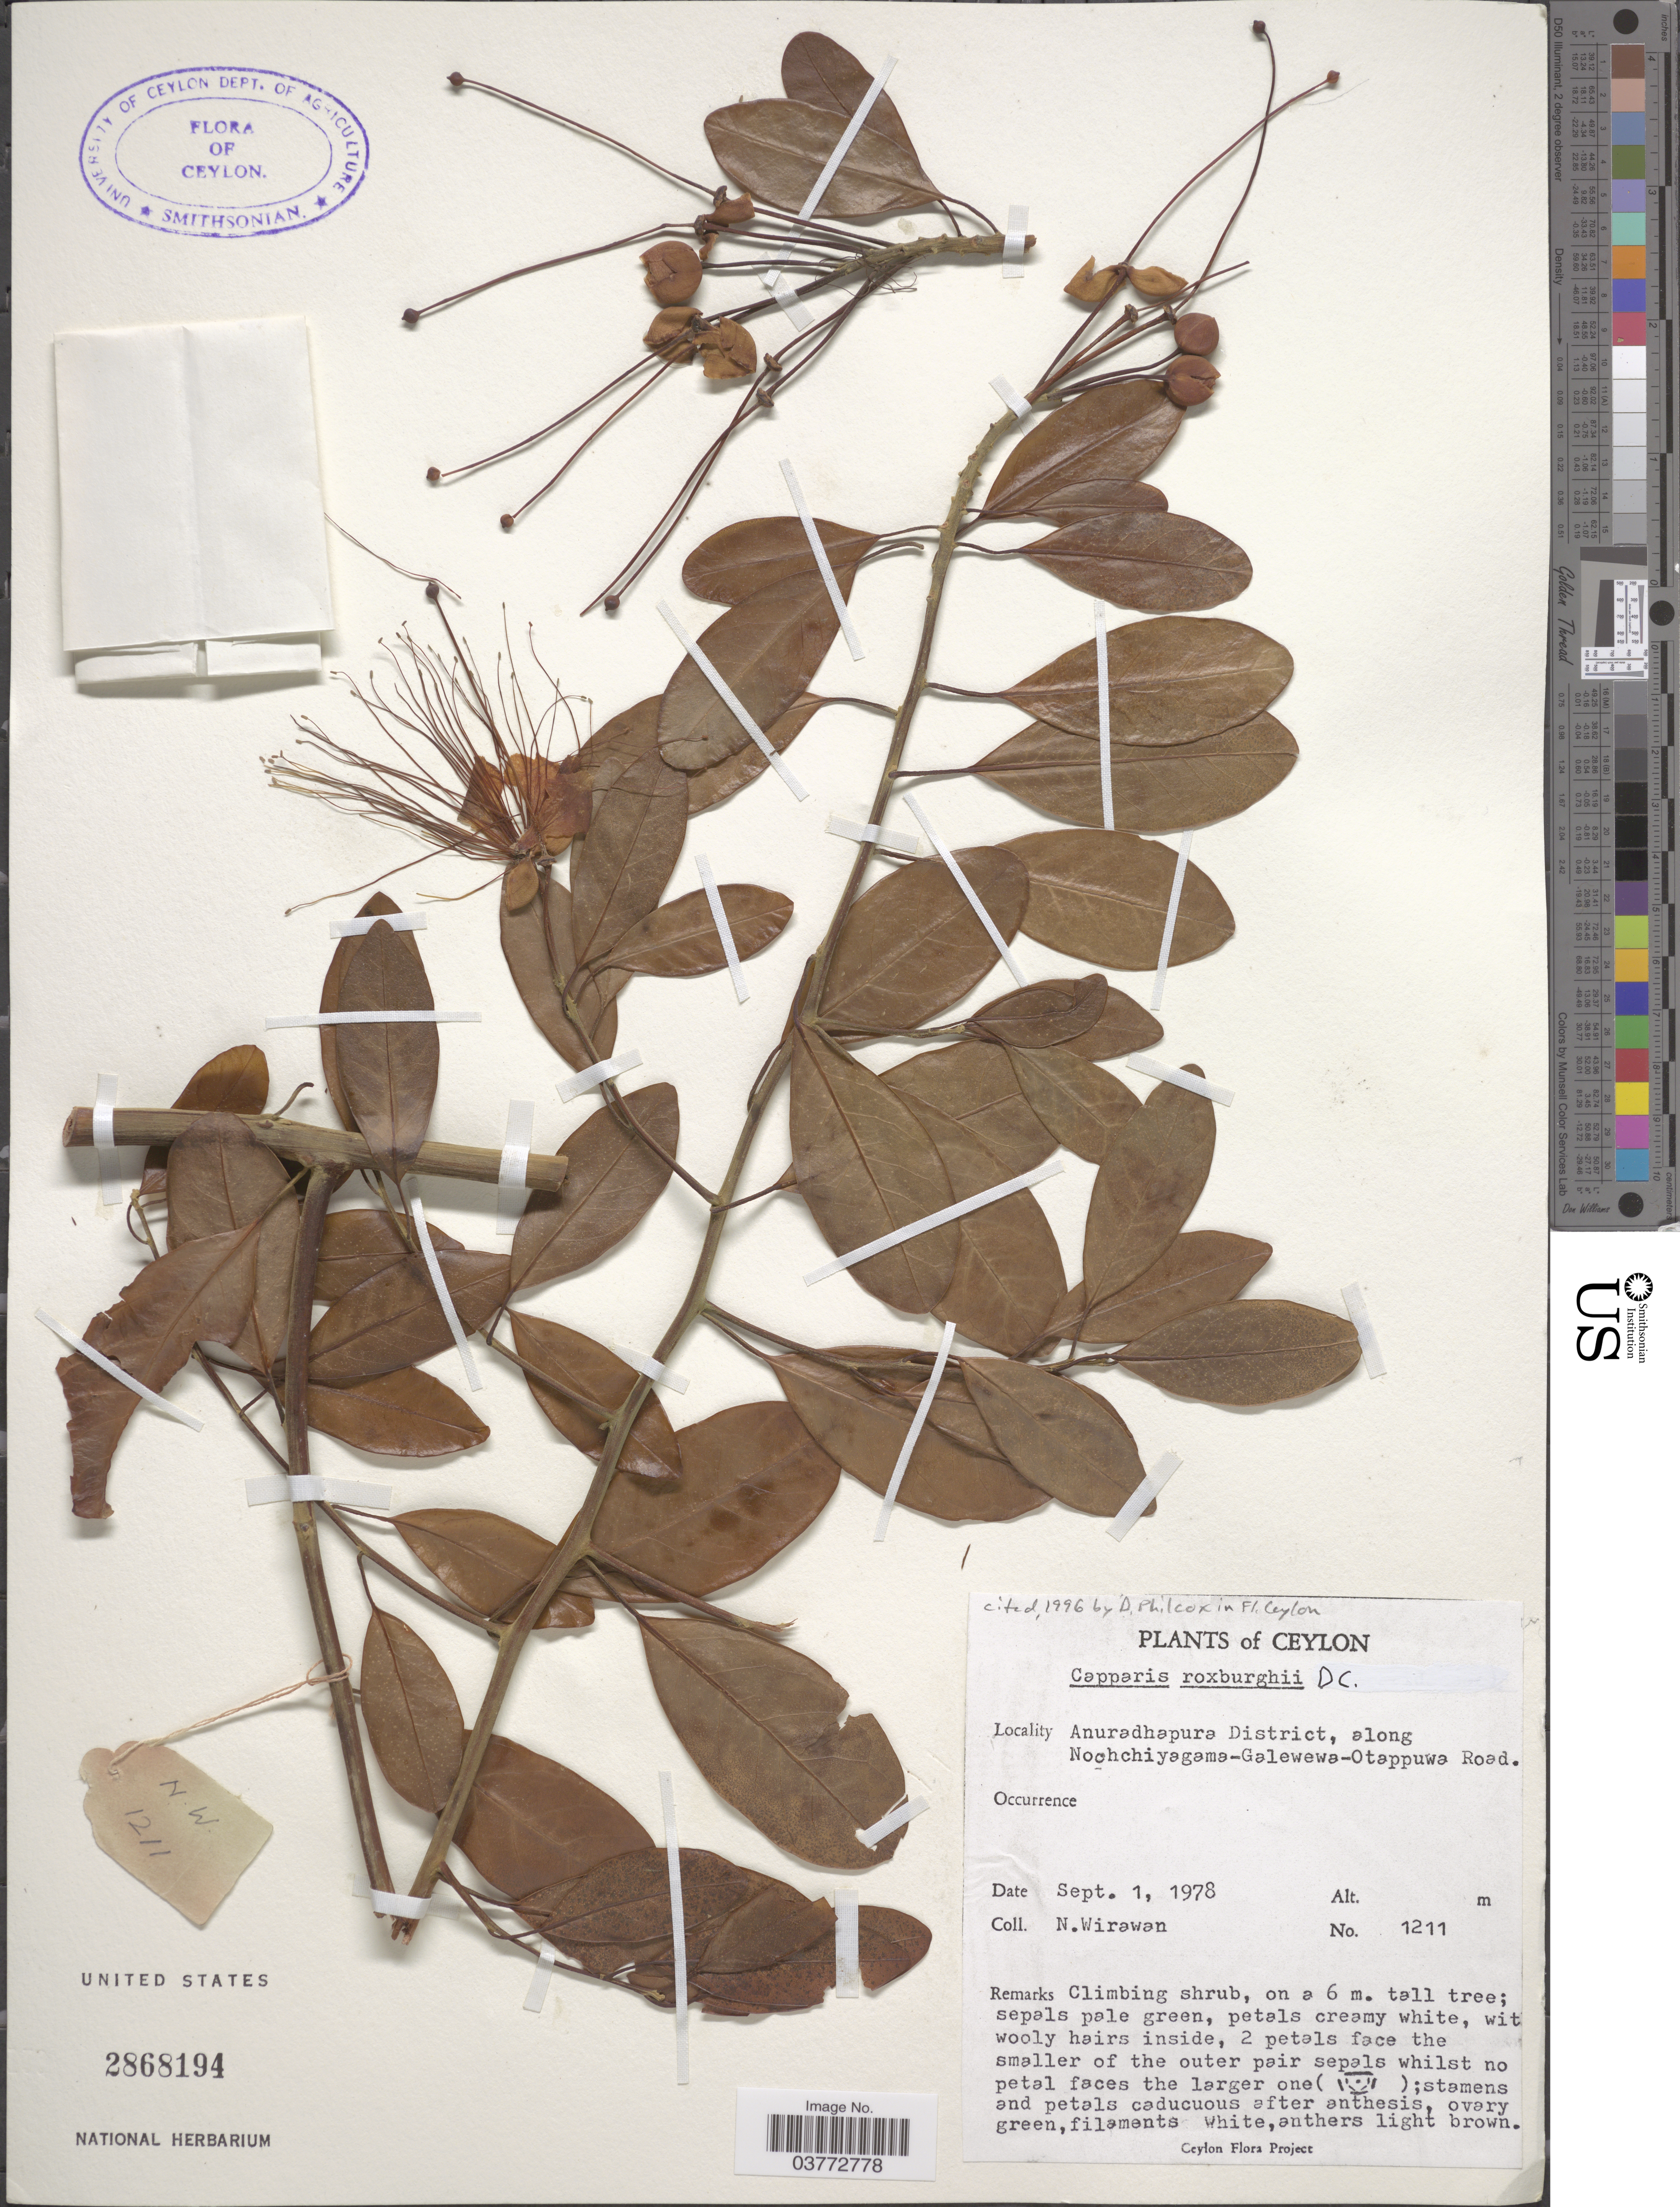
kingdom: Plantae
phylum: Tracheophyta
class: Magnoliopsida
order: Brassicales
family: Capparaceae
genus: Capparis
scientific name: Capparis roxburghii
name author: DC.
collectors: N. Wirawan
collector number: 1211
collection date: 1978-09-01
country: Sri Lanka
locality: Ceylon. Anuradhapura District, along Nochchiyagama-Galewewa-Otappuwa Road.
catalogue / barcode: US 2868194